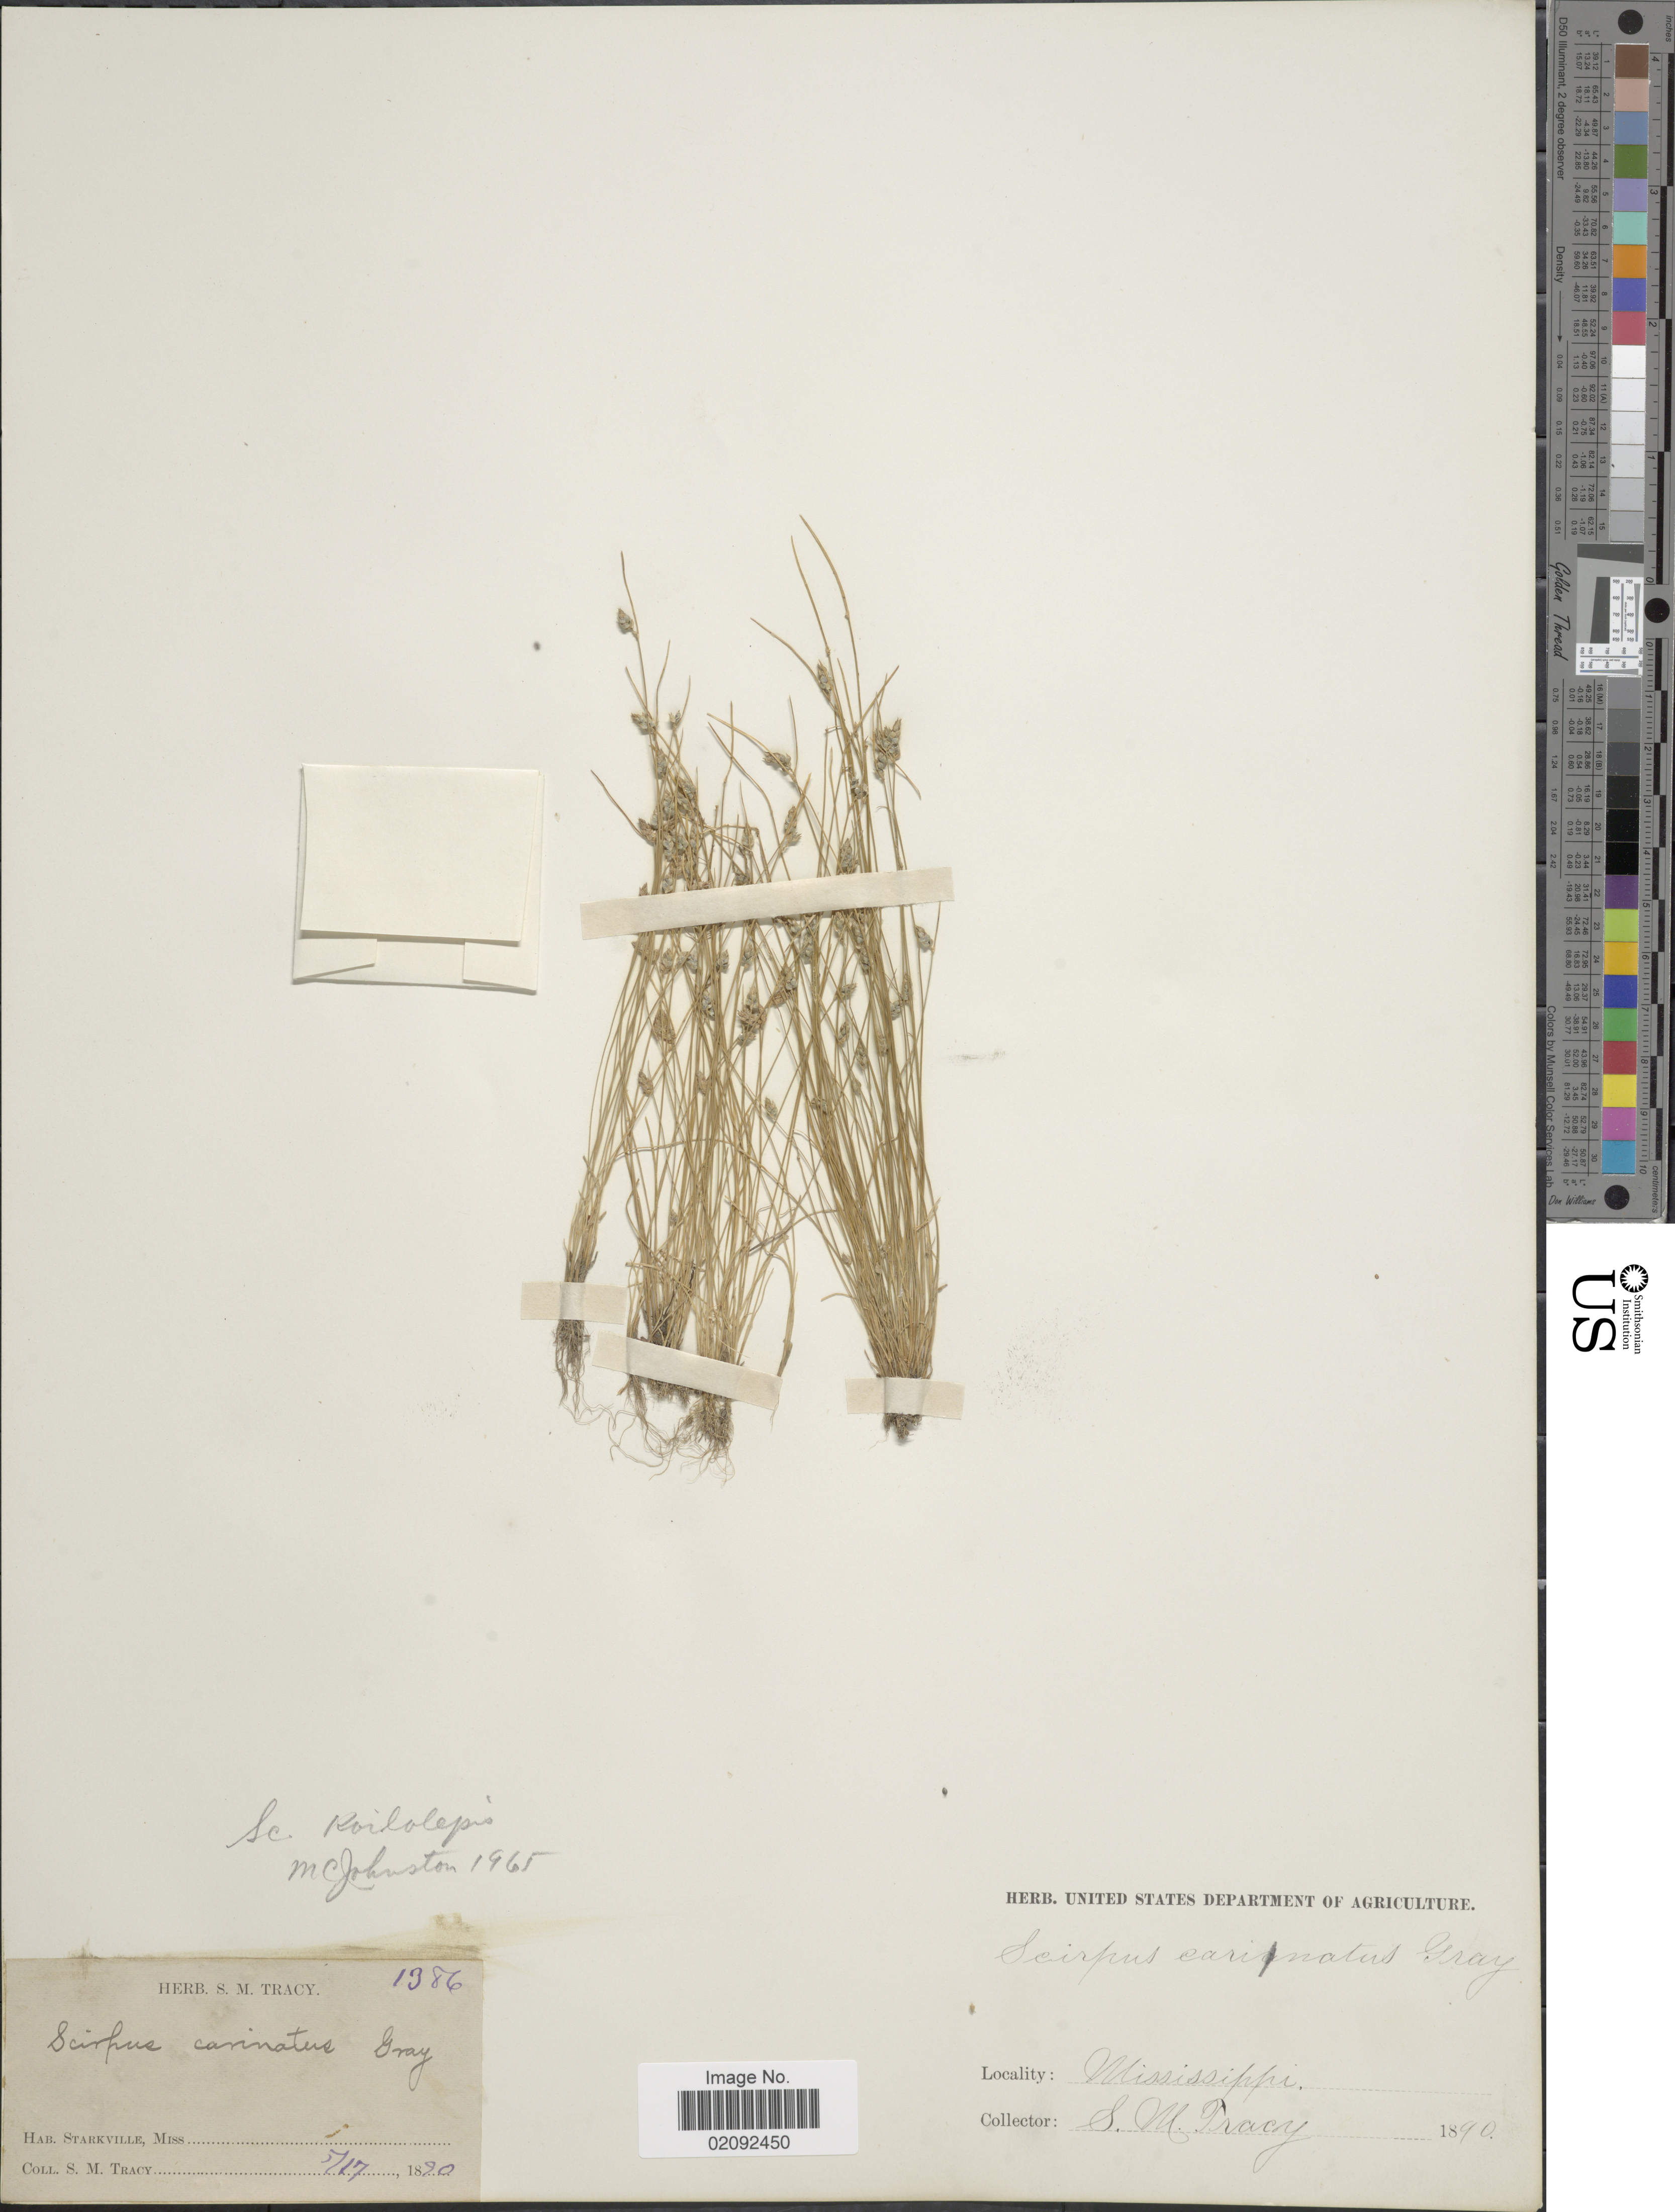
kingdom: Plantae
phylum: Tracheophyta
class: Liliopsida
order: Poales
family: Cyperaceae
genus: Isolepis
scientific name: Isolepis carinata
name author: Hook. & Arn. ex Torr.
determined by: Strong, M. T., (US), Smithsonian Institution - National Museum of Natural History (UNITED STATES)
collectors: S. M. Tracy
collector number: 1386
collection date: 1890-05-17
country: United States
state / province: Mississippi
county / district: Oktibbeha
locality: Starkville